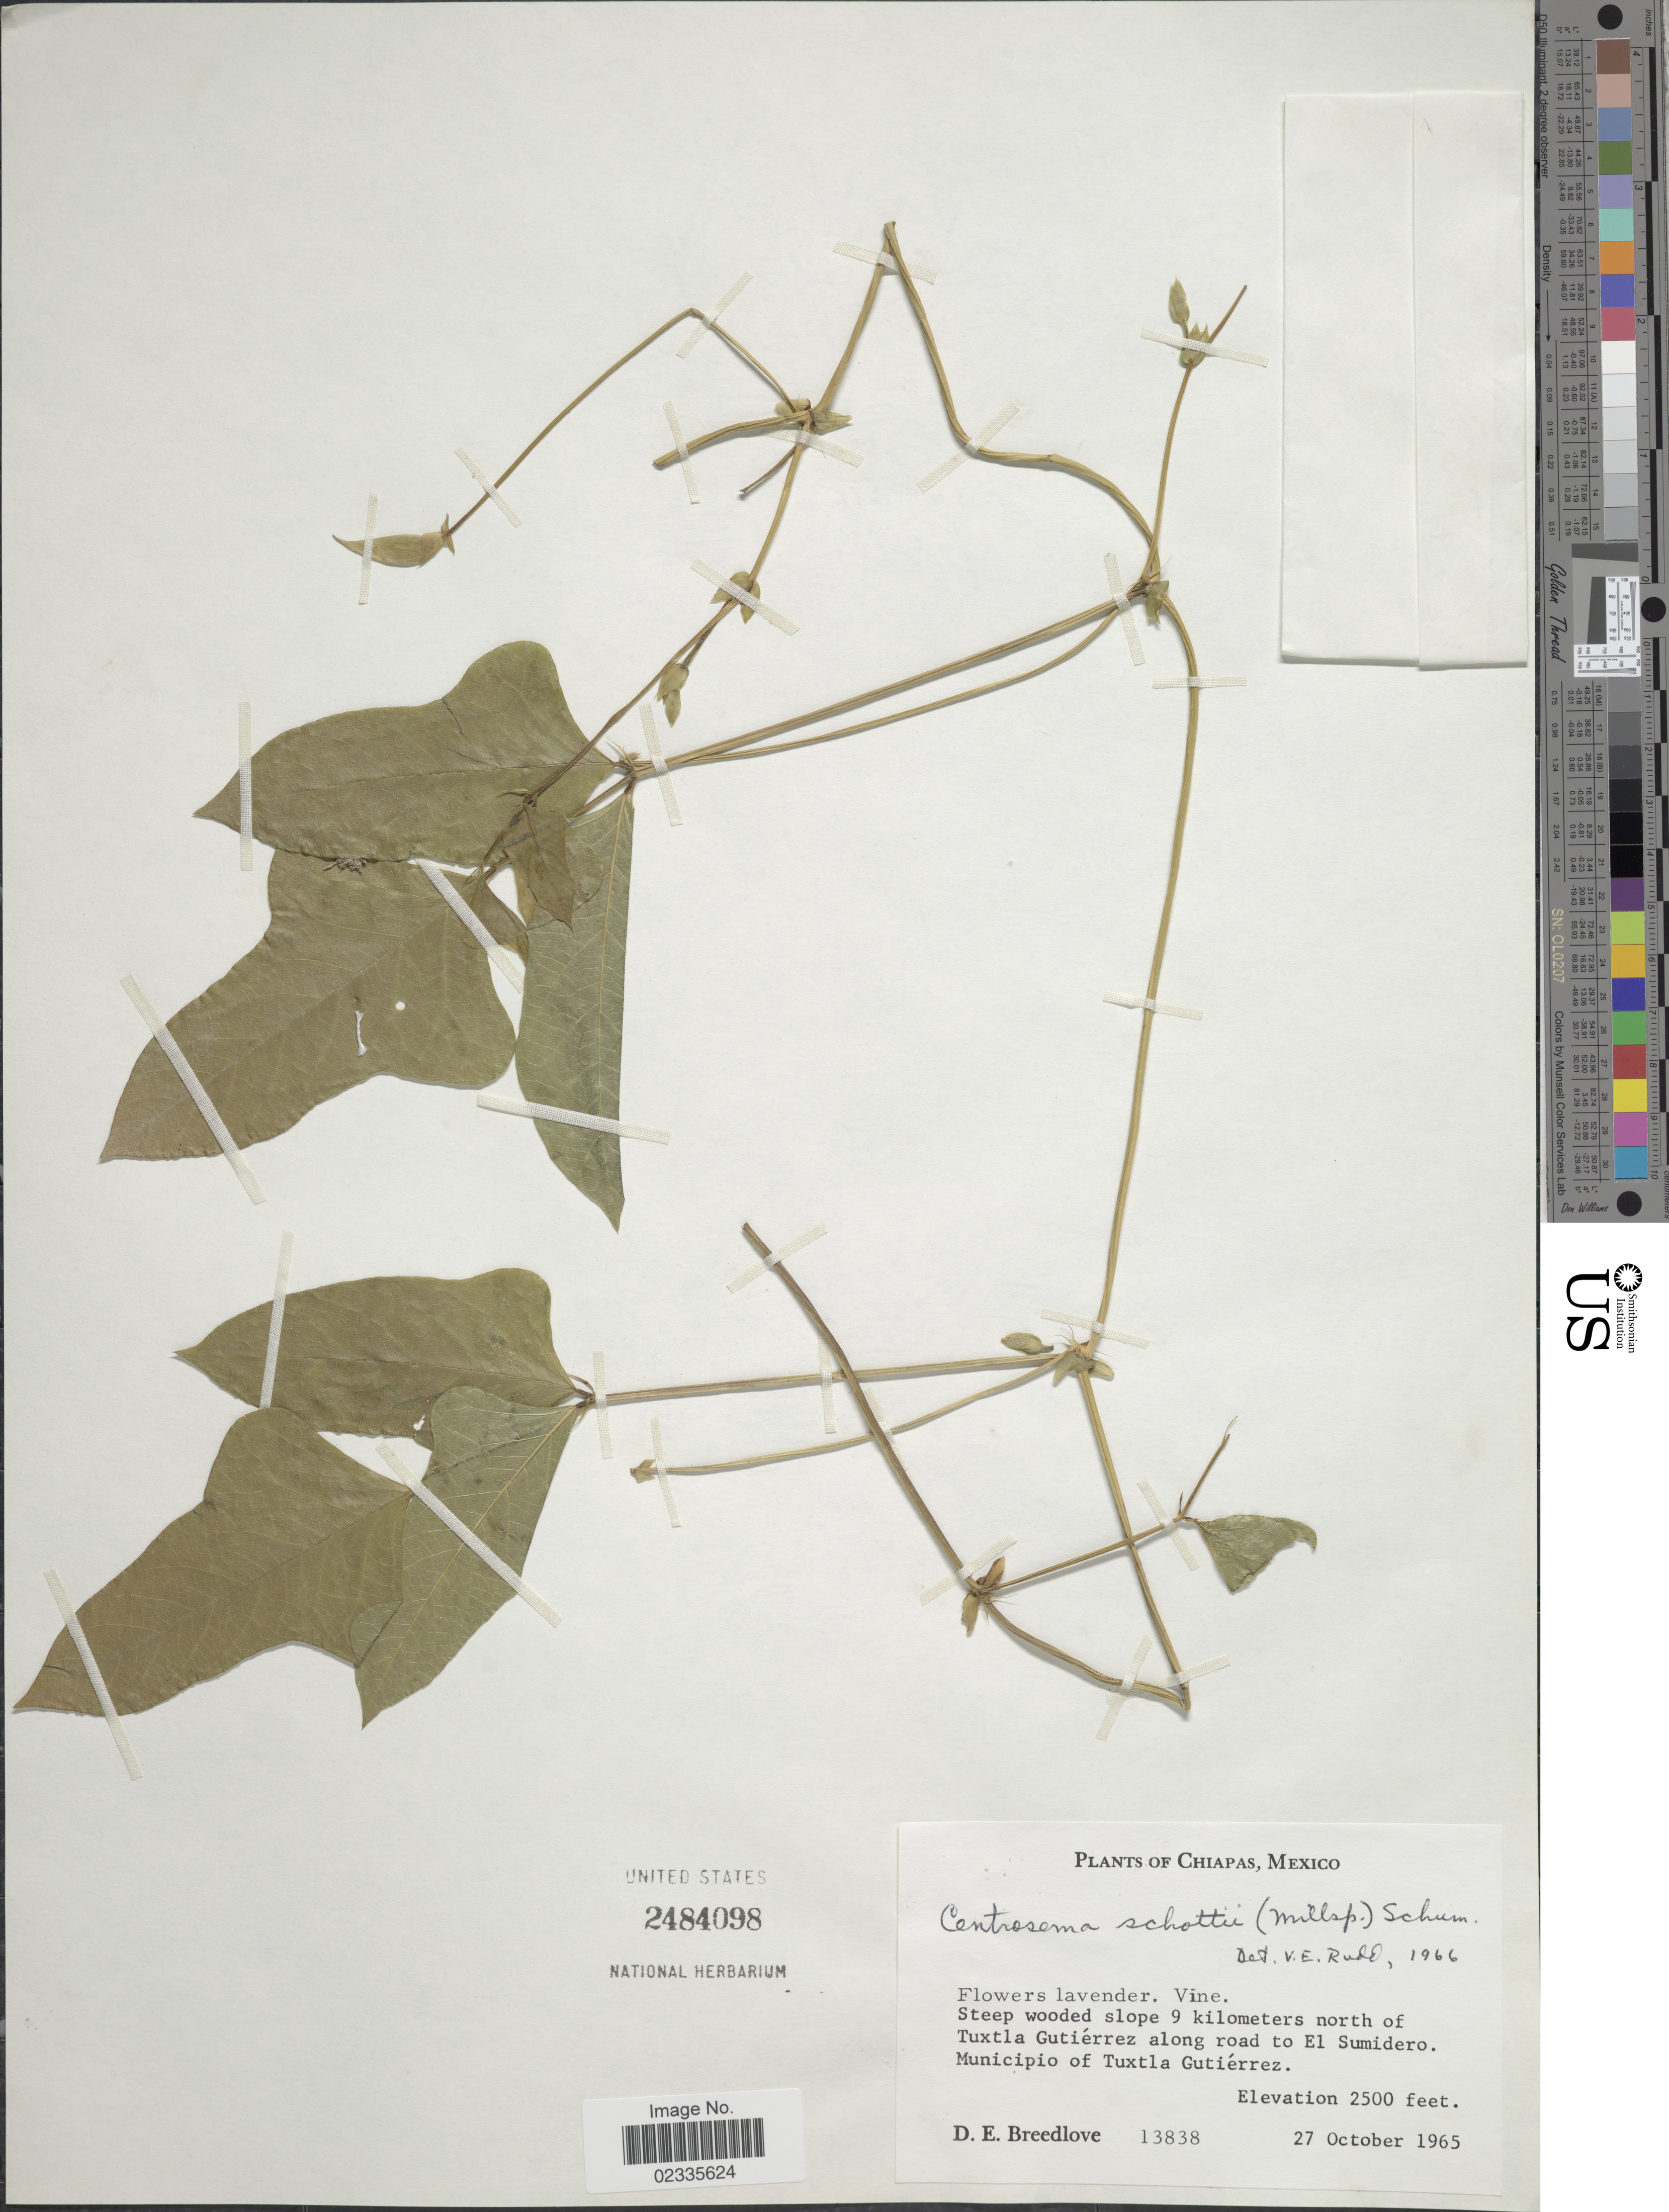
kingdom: Plantae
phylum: Tracheophyta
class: Magnoliopsida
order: Fabales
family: Fabaceae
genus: Centrosema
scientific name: Centrosema schottii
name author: (Millsp.) K. Schum.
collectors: D. E. Breedlove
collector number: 13838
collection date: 1965-10-27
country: Mexico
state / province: Chiapas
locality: Steep wooded slope 9 kilometers north of Tuxtla Gutierrez along road to El Sumidero. Municipio of Tuxtla Gutierrez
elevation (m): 762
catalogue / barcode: US 2484098